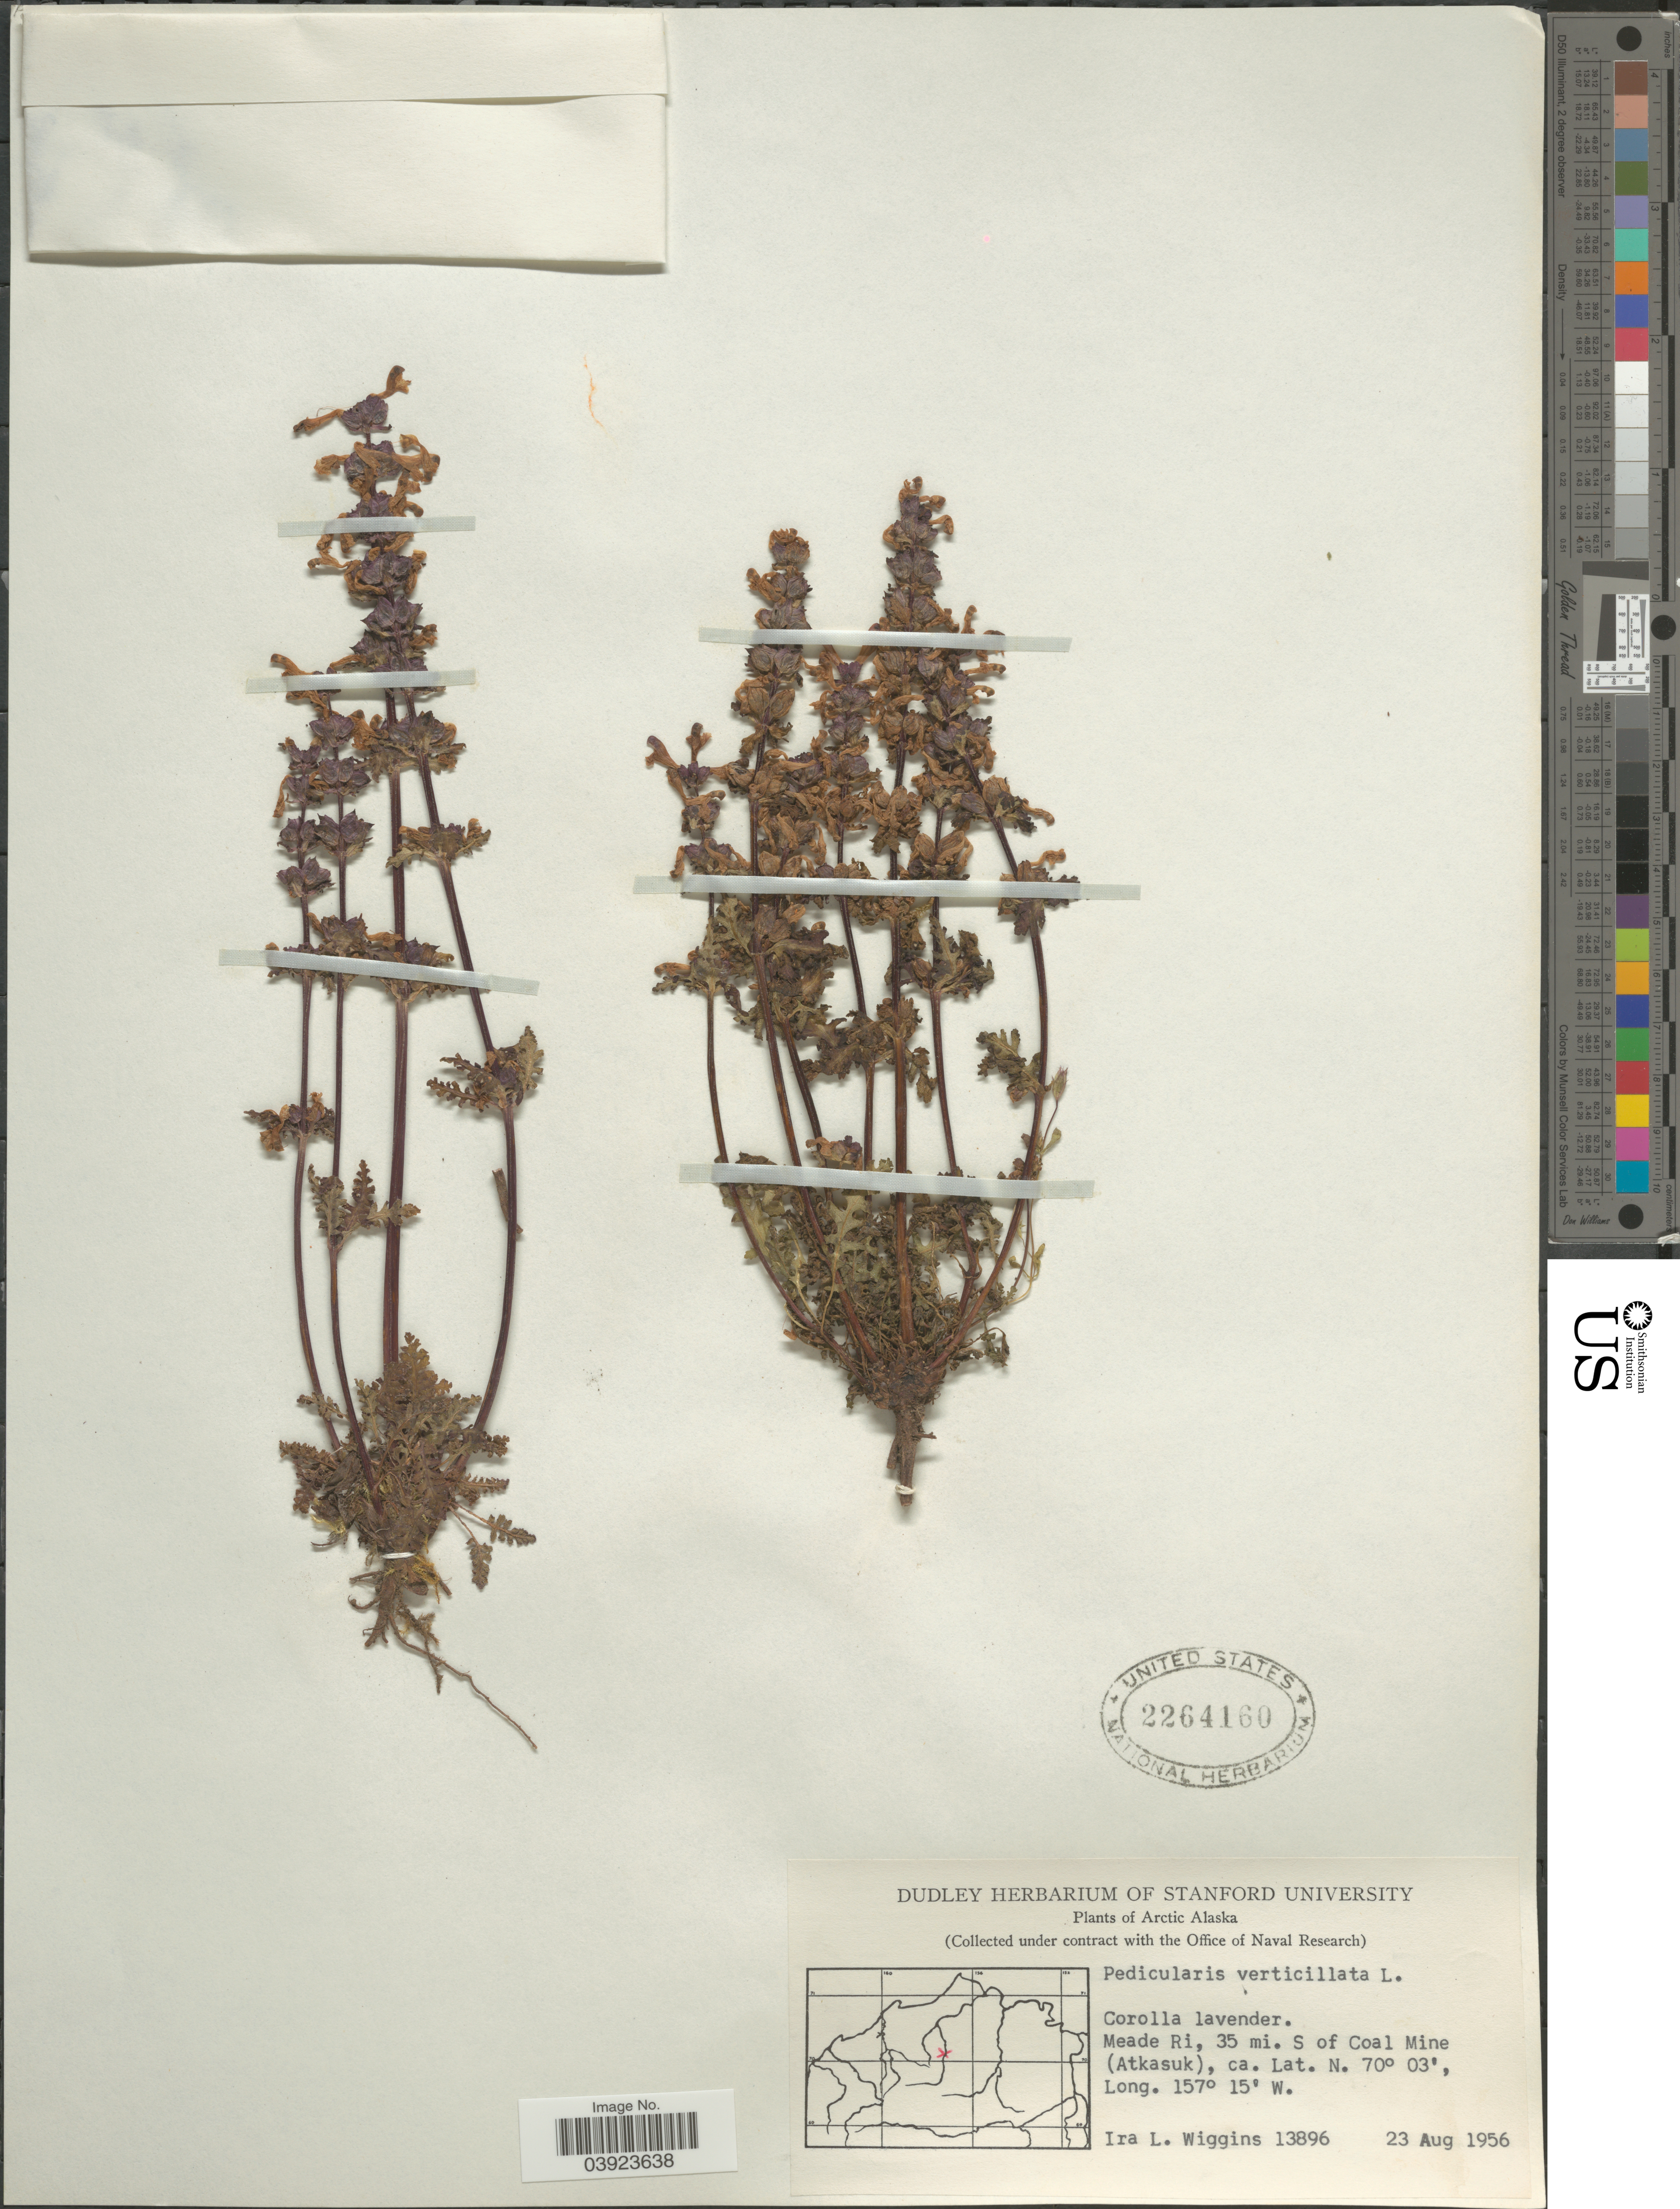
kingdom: Plantae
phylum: Tracheophyta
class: Magnoliopsida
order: Lamiales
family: Orobanchaceae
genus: Pedicularis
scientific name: Pedicularis verticillata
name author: L.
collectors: I. L. Wiggins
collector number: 13896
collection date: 1956-08-23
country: United States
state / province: Alaska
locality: Arctic Alaska. Meade Ri, 35 mi. S of Coal Mine (Atkasuk).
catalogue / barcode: US 2264160